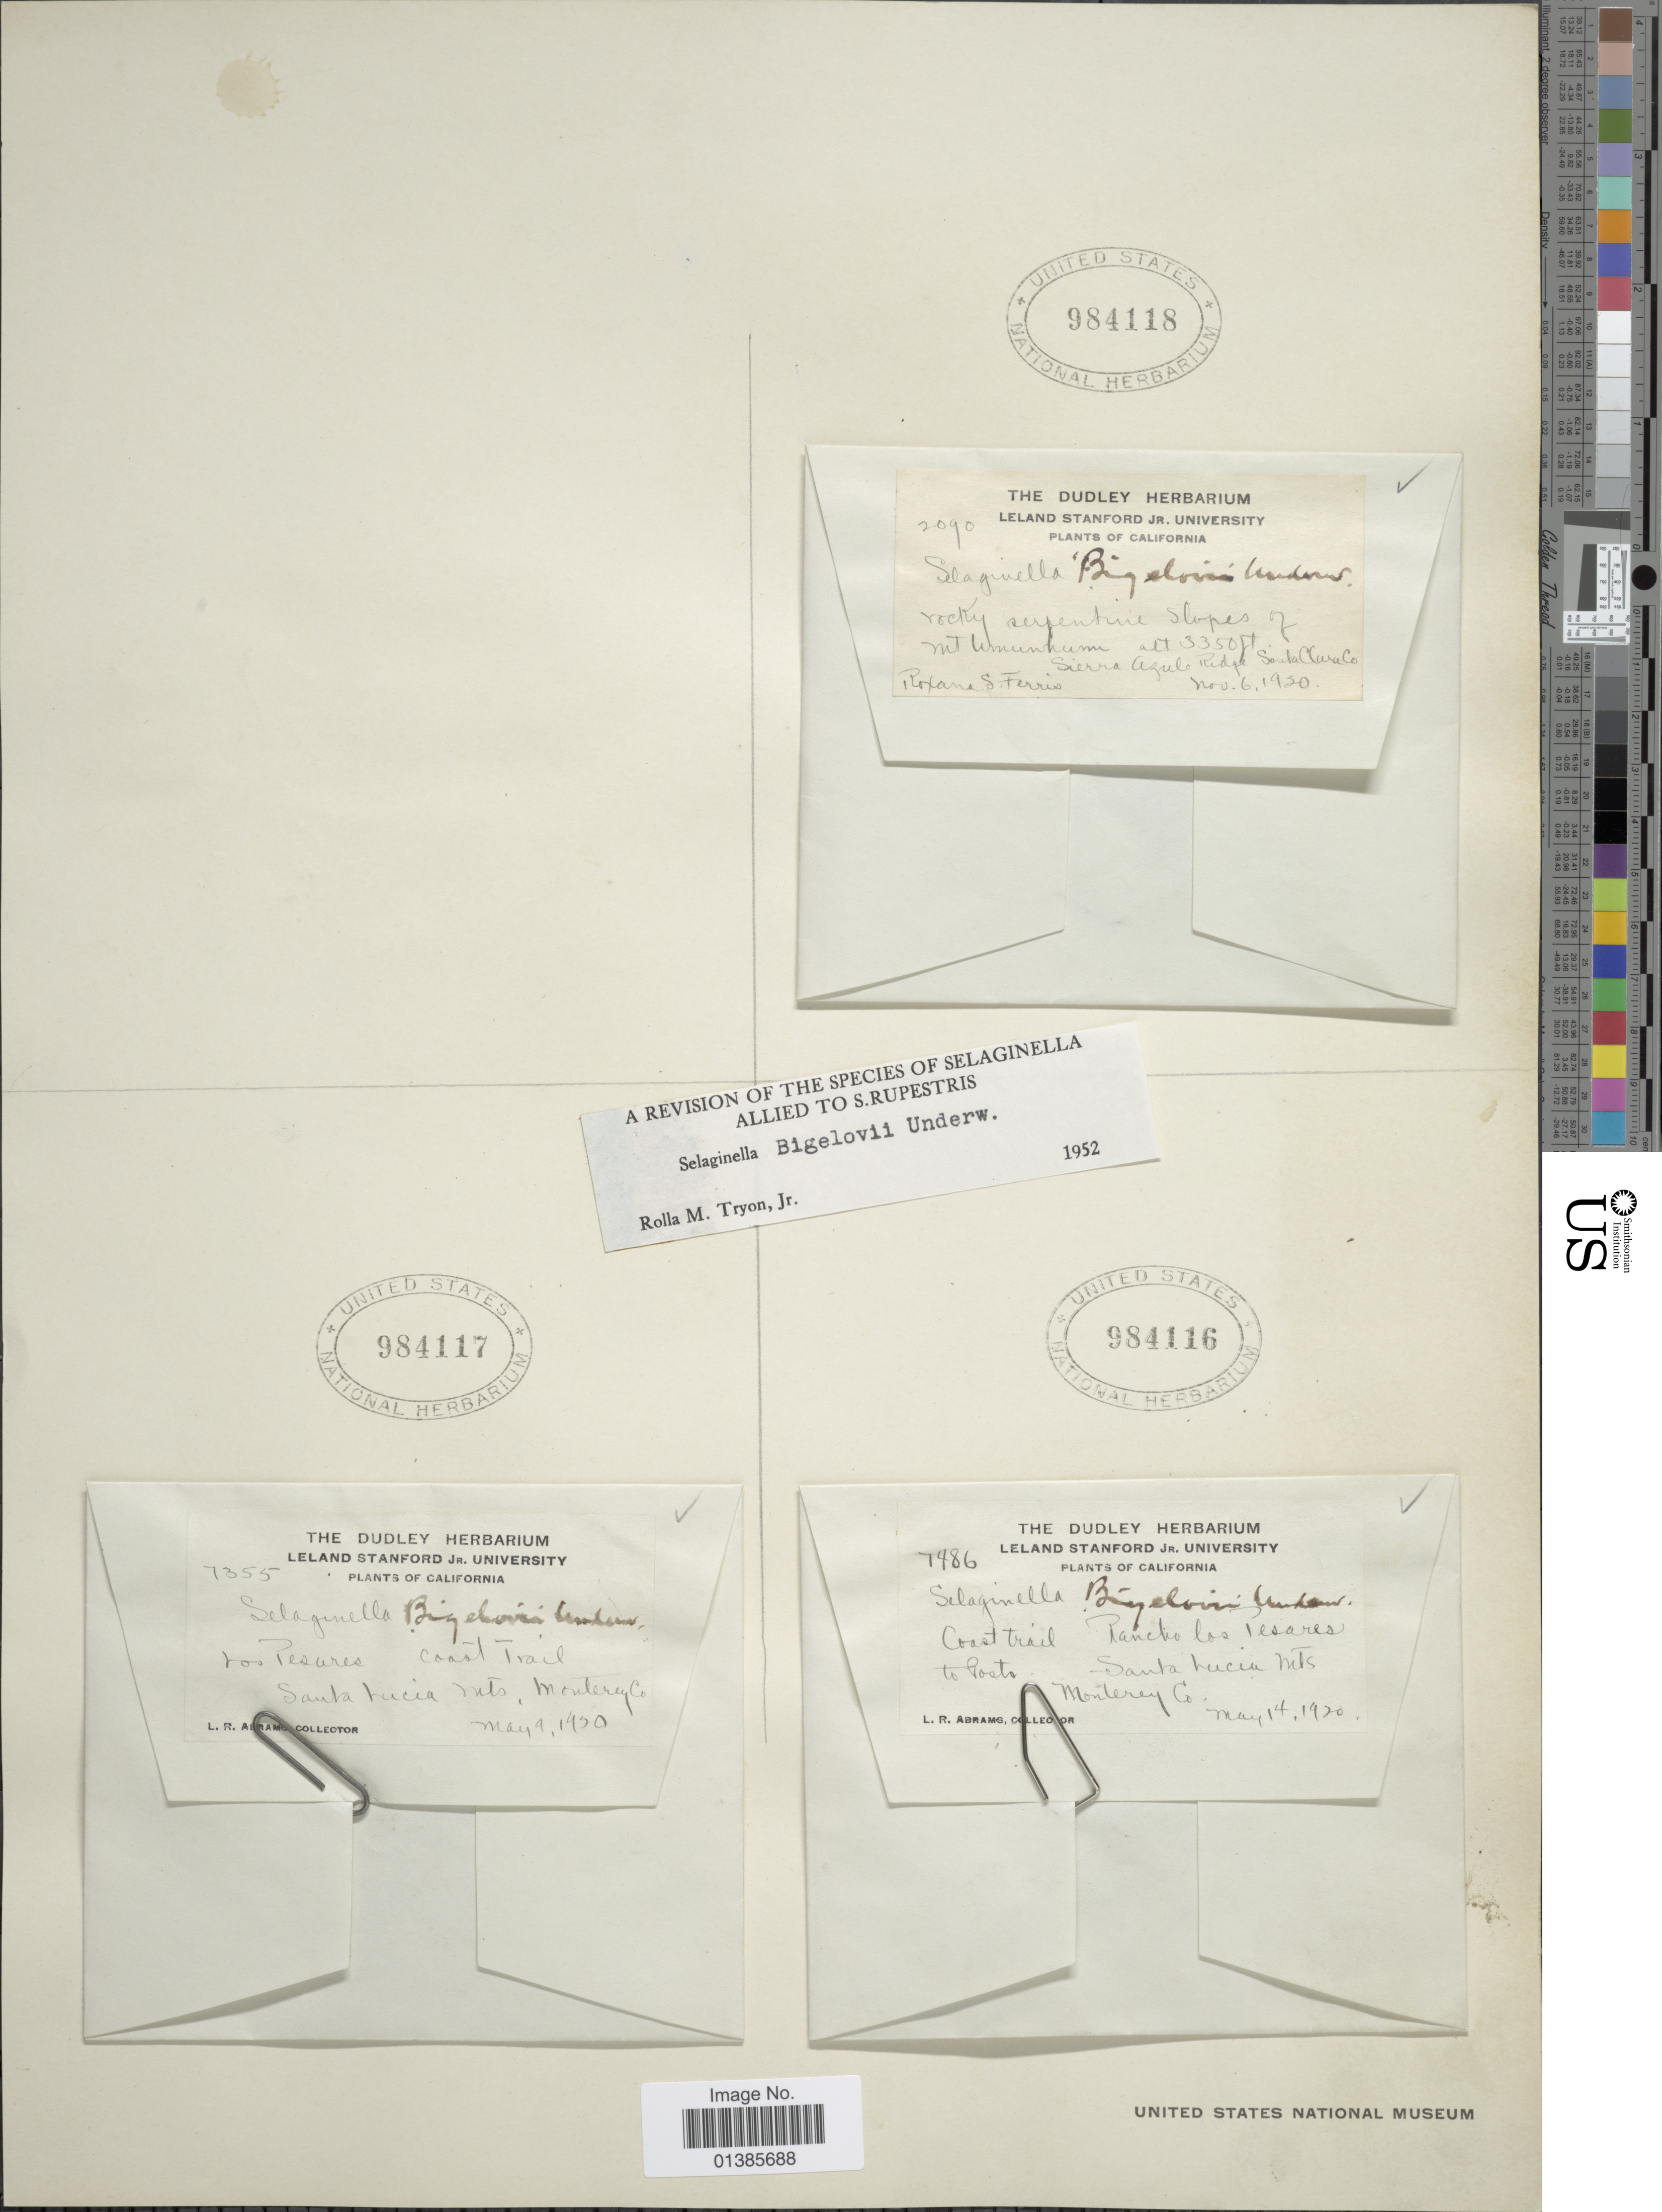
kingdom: Plantae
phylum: Tracheophyta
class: Lycopodiopsida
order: Selaginellales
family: Selaginellaceae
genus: Selaginella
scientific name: Selaginella bigelovii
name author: Underw.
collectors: L. Abrams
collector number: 1486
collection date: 1920-05-14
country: United States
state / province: California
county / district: Monterey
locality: Santa Lucia Mts., Monterey Co.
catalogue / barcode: US 984116